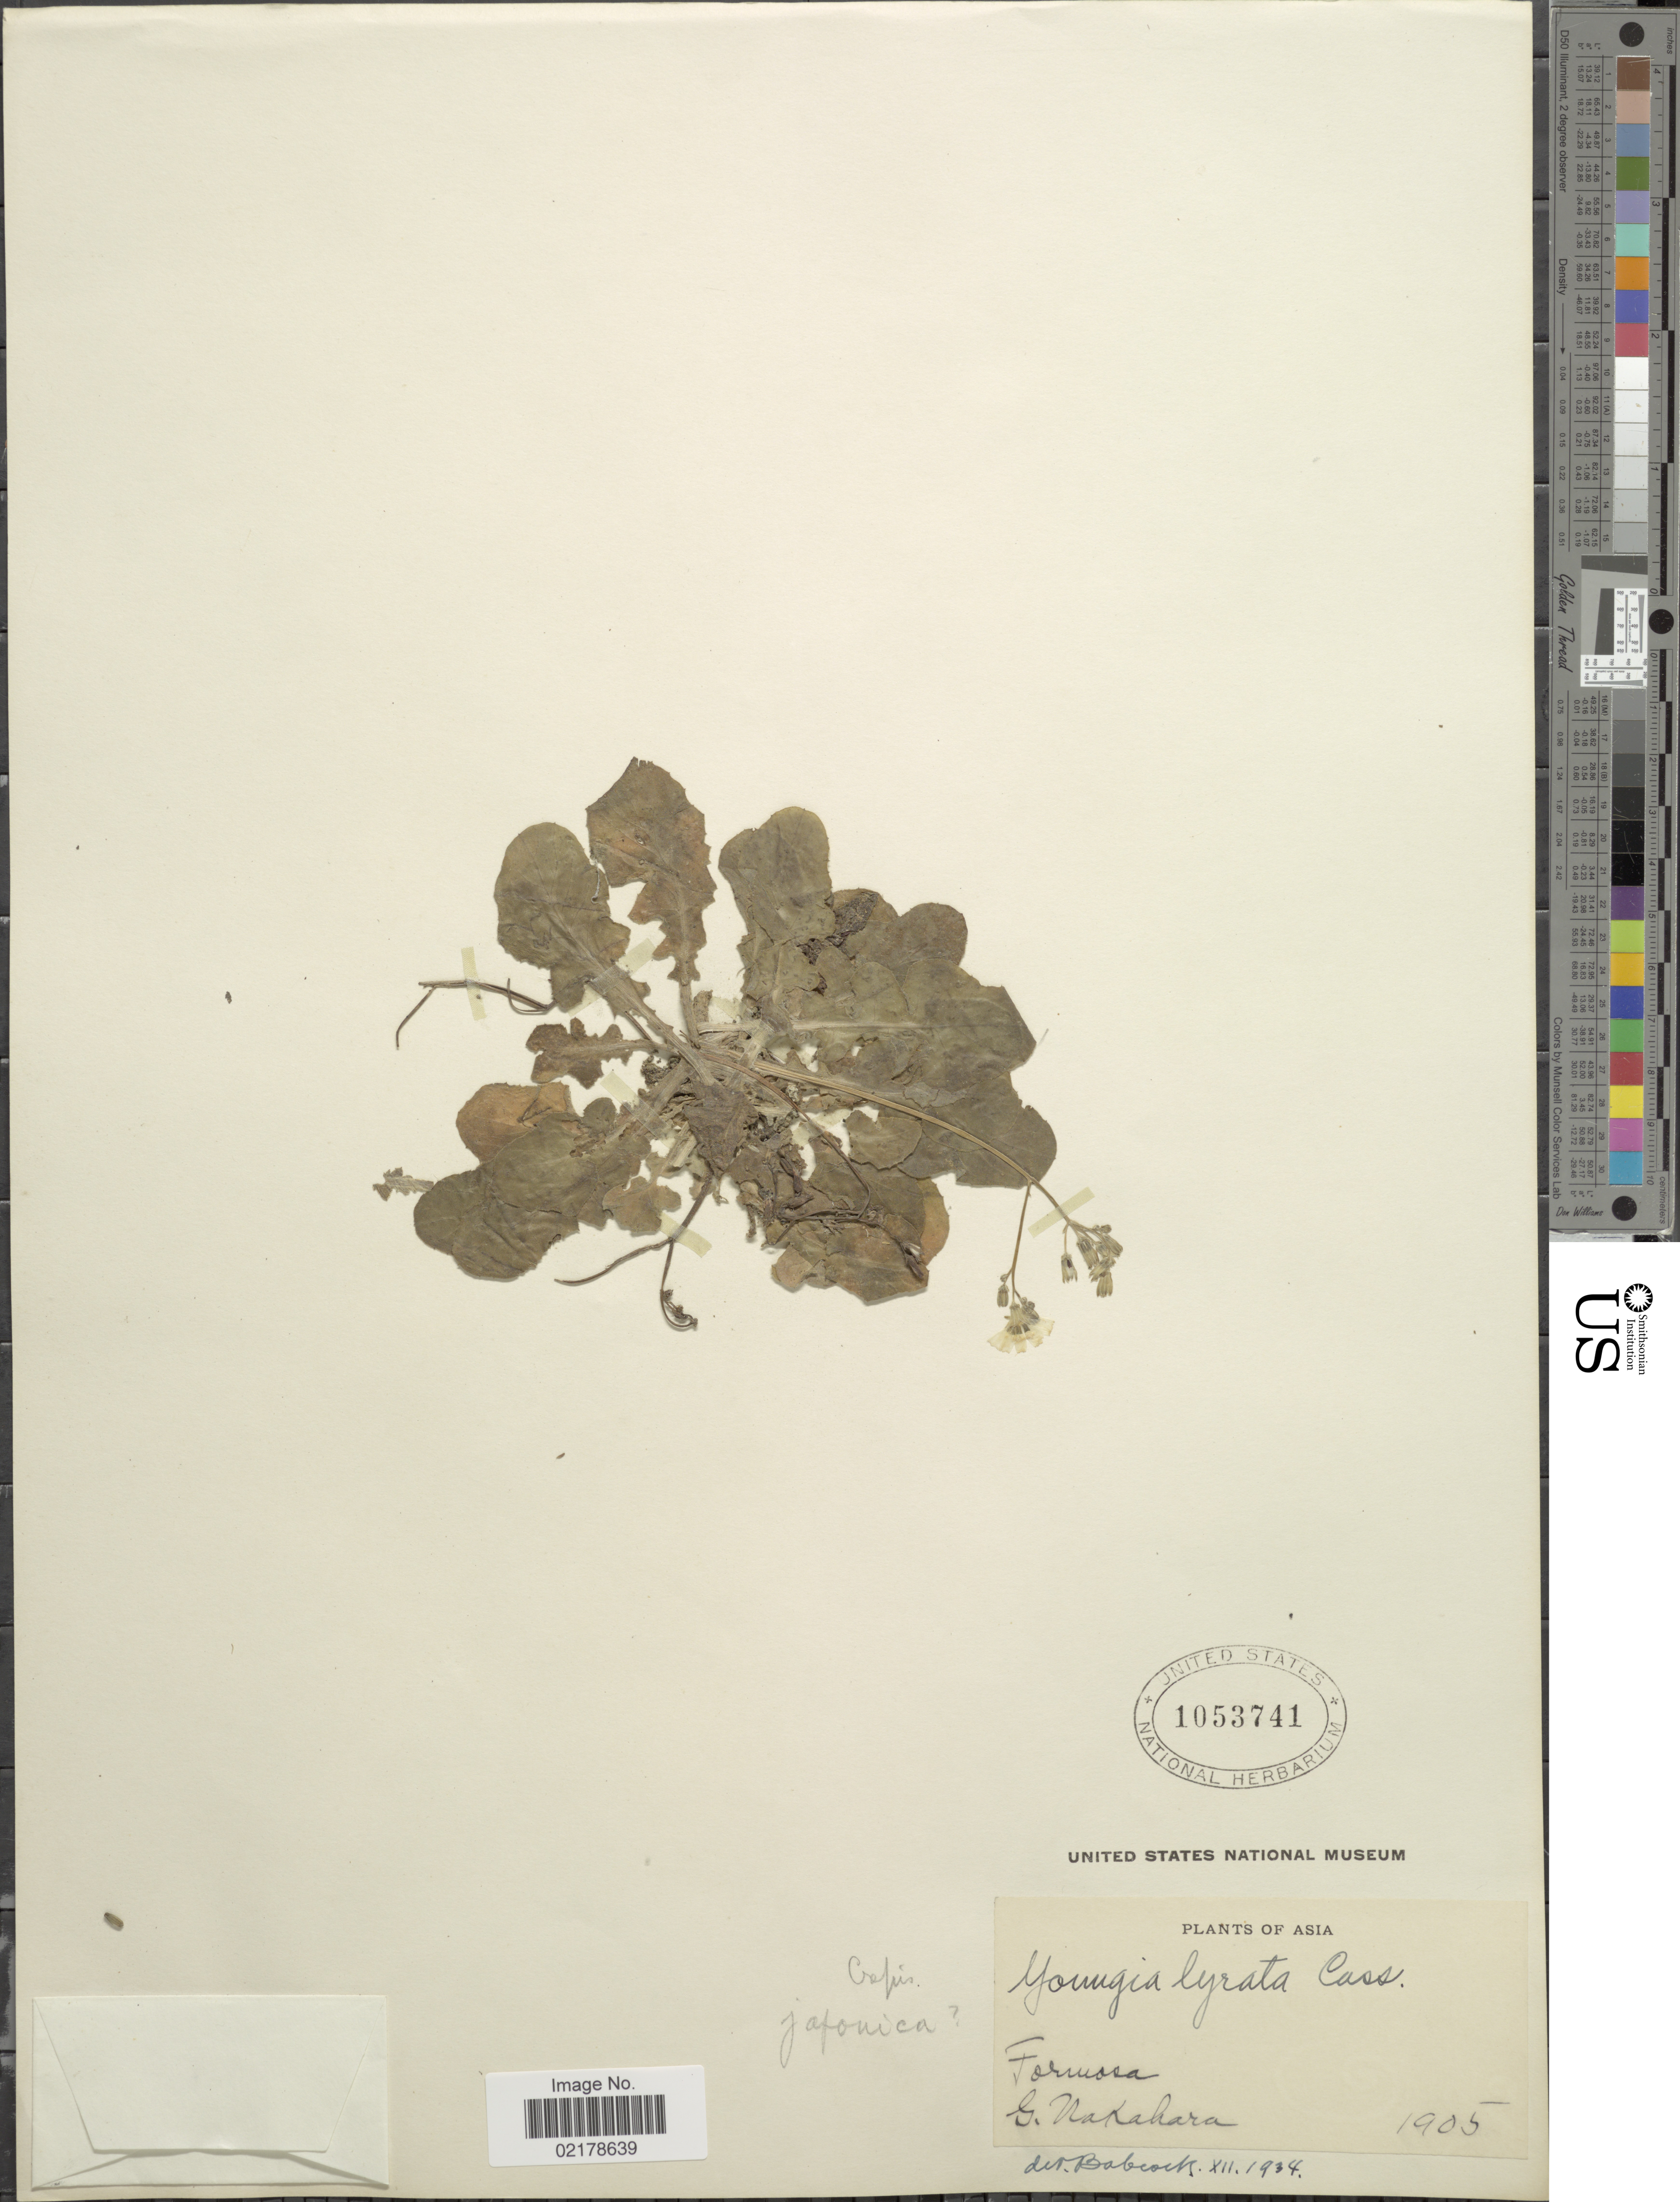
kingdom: Plantae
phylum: Tracheophyta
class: Magnoliopsida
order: Asterales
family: Asteraceae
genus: Youngia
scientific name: Youngia japonica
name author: (L.) DC.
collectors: G. Nakahara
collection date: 1905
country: Taiwan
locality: Asia. Formosa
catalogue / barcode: US 1053741